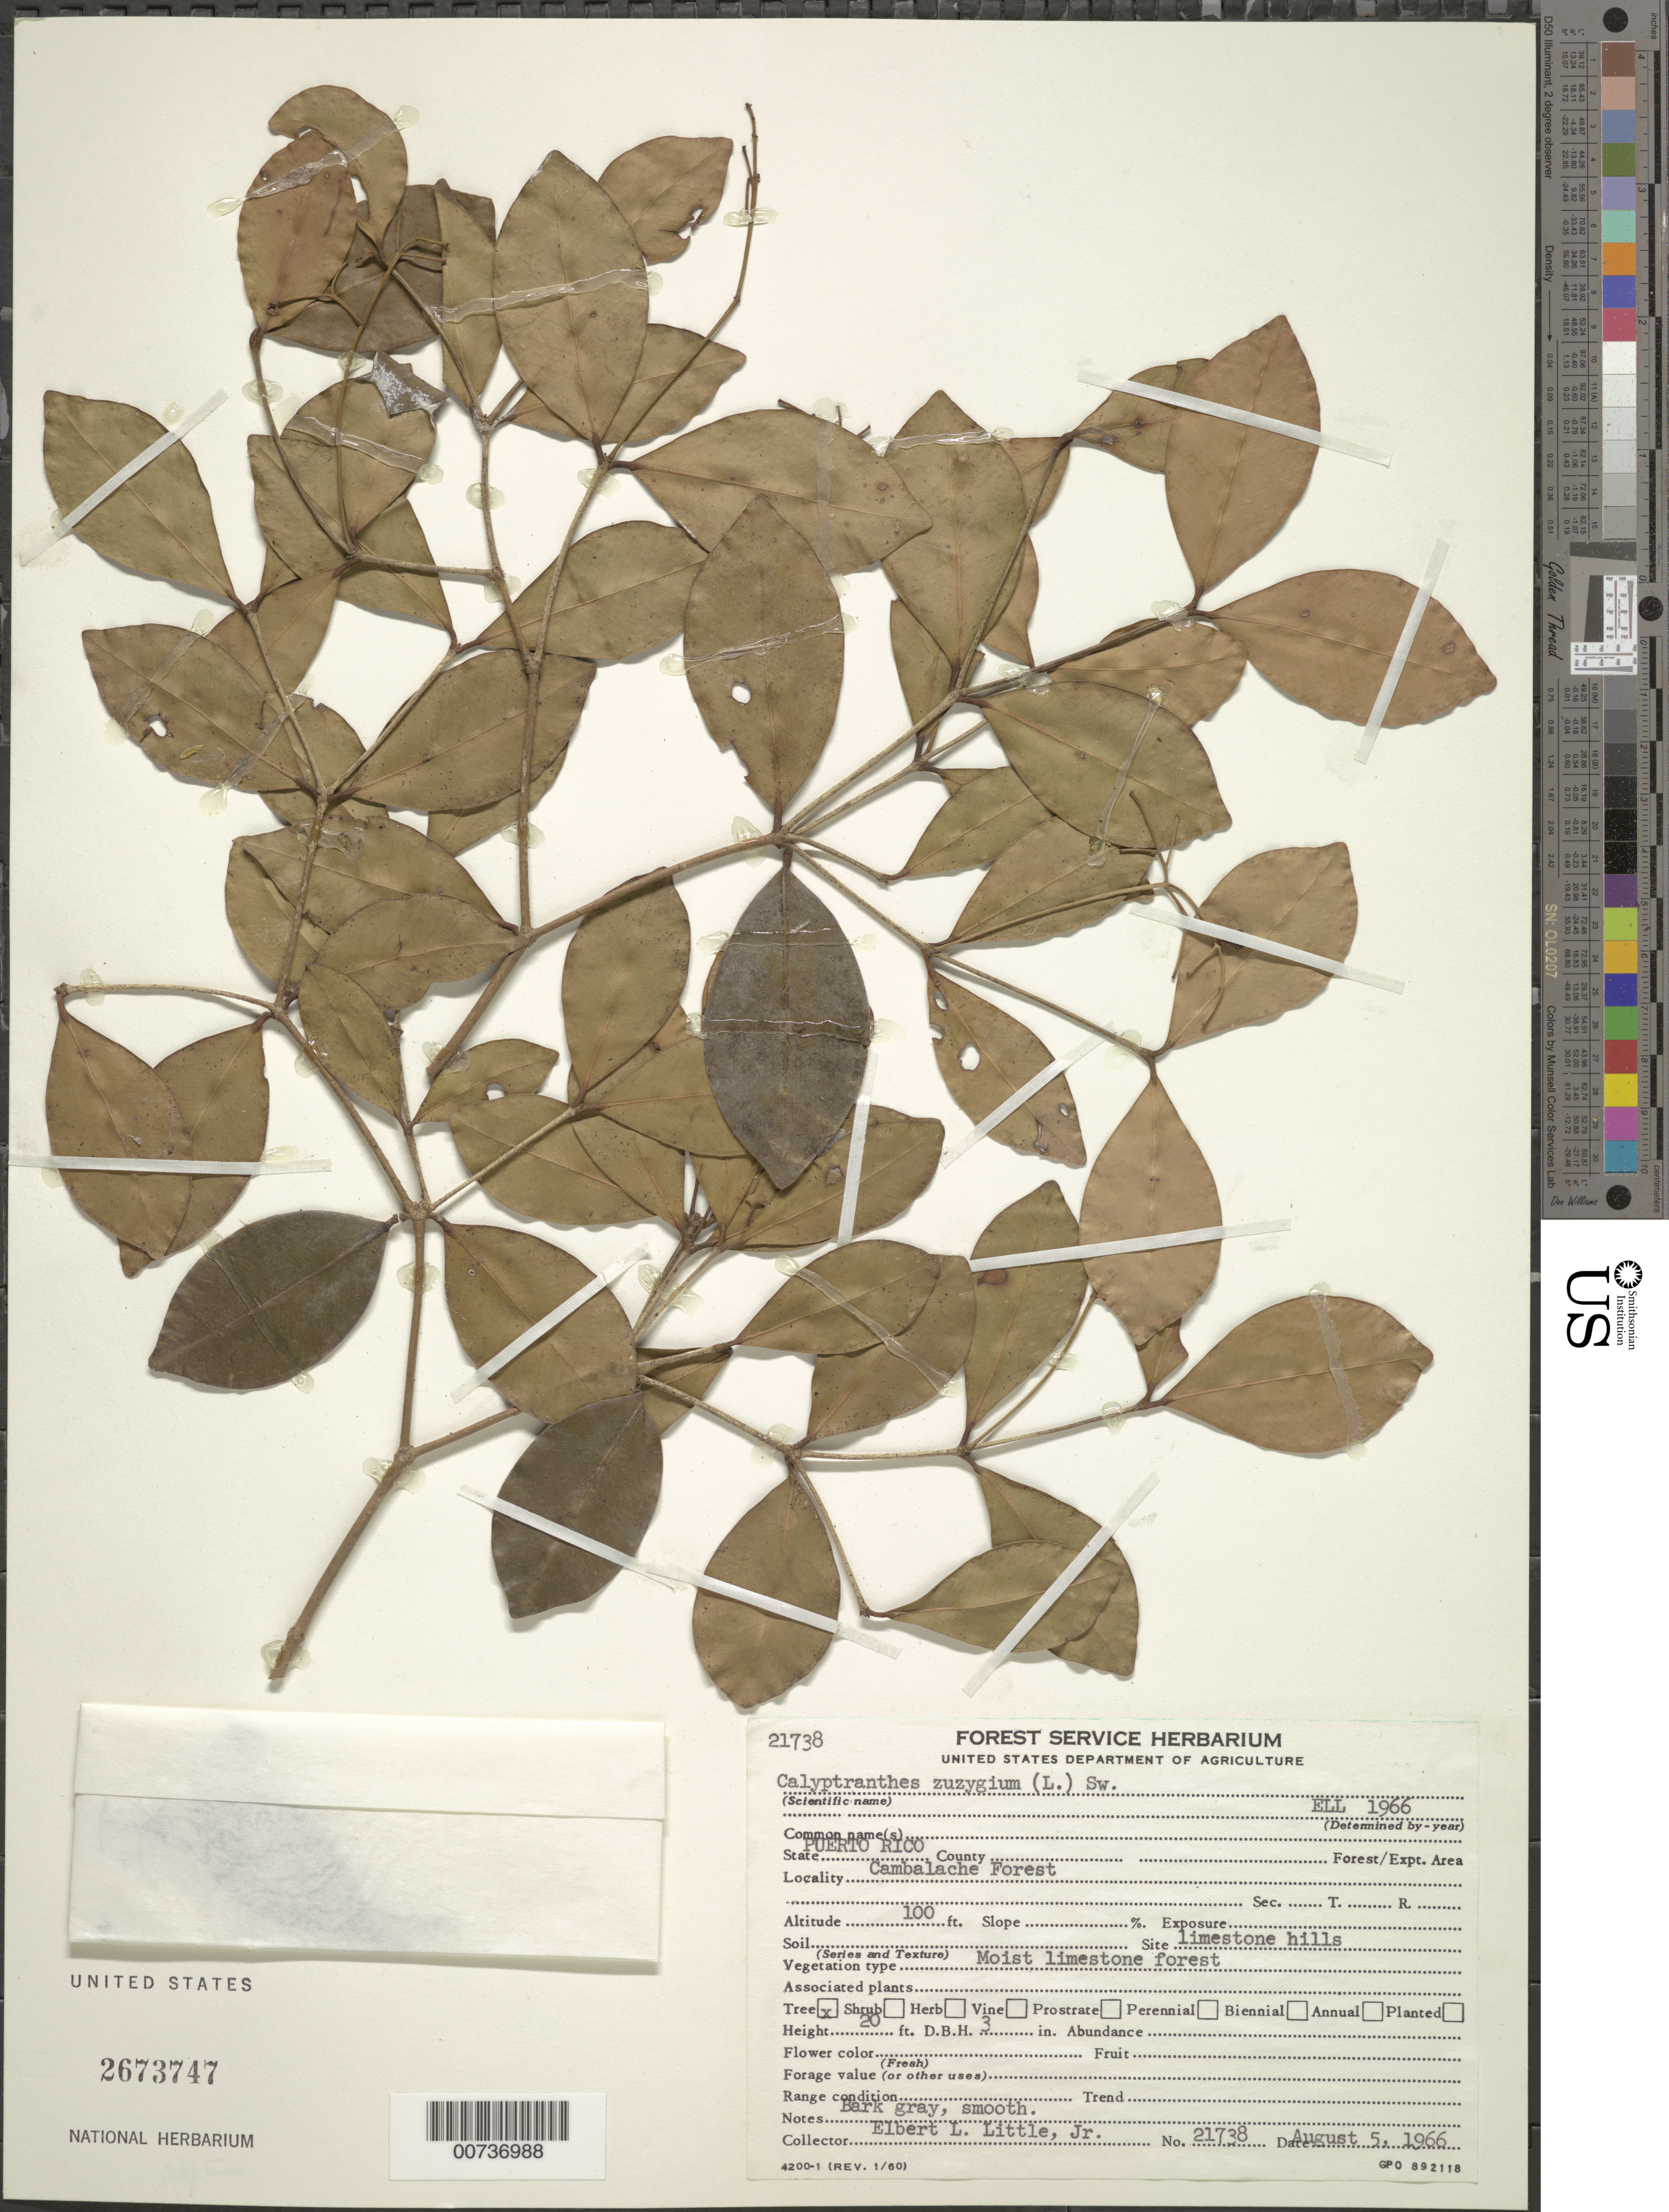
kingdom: Plantae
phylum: Tracheophyta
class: Magnoliopsida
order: Myrtales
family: Myrtaceae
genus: Myrcia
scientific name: Myrcia zuzygium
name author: (L.) A.R. Lourenço & E. Lucas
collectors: E. L. Little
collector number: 21738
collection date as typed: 05 Aug 1966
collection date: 1966-08-05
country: Puerto Rico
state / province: Arecibo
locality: Cambalache Forest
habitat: Limestone hills, moist limestone forest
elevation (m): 30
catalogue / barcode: US 2673747